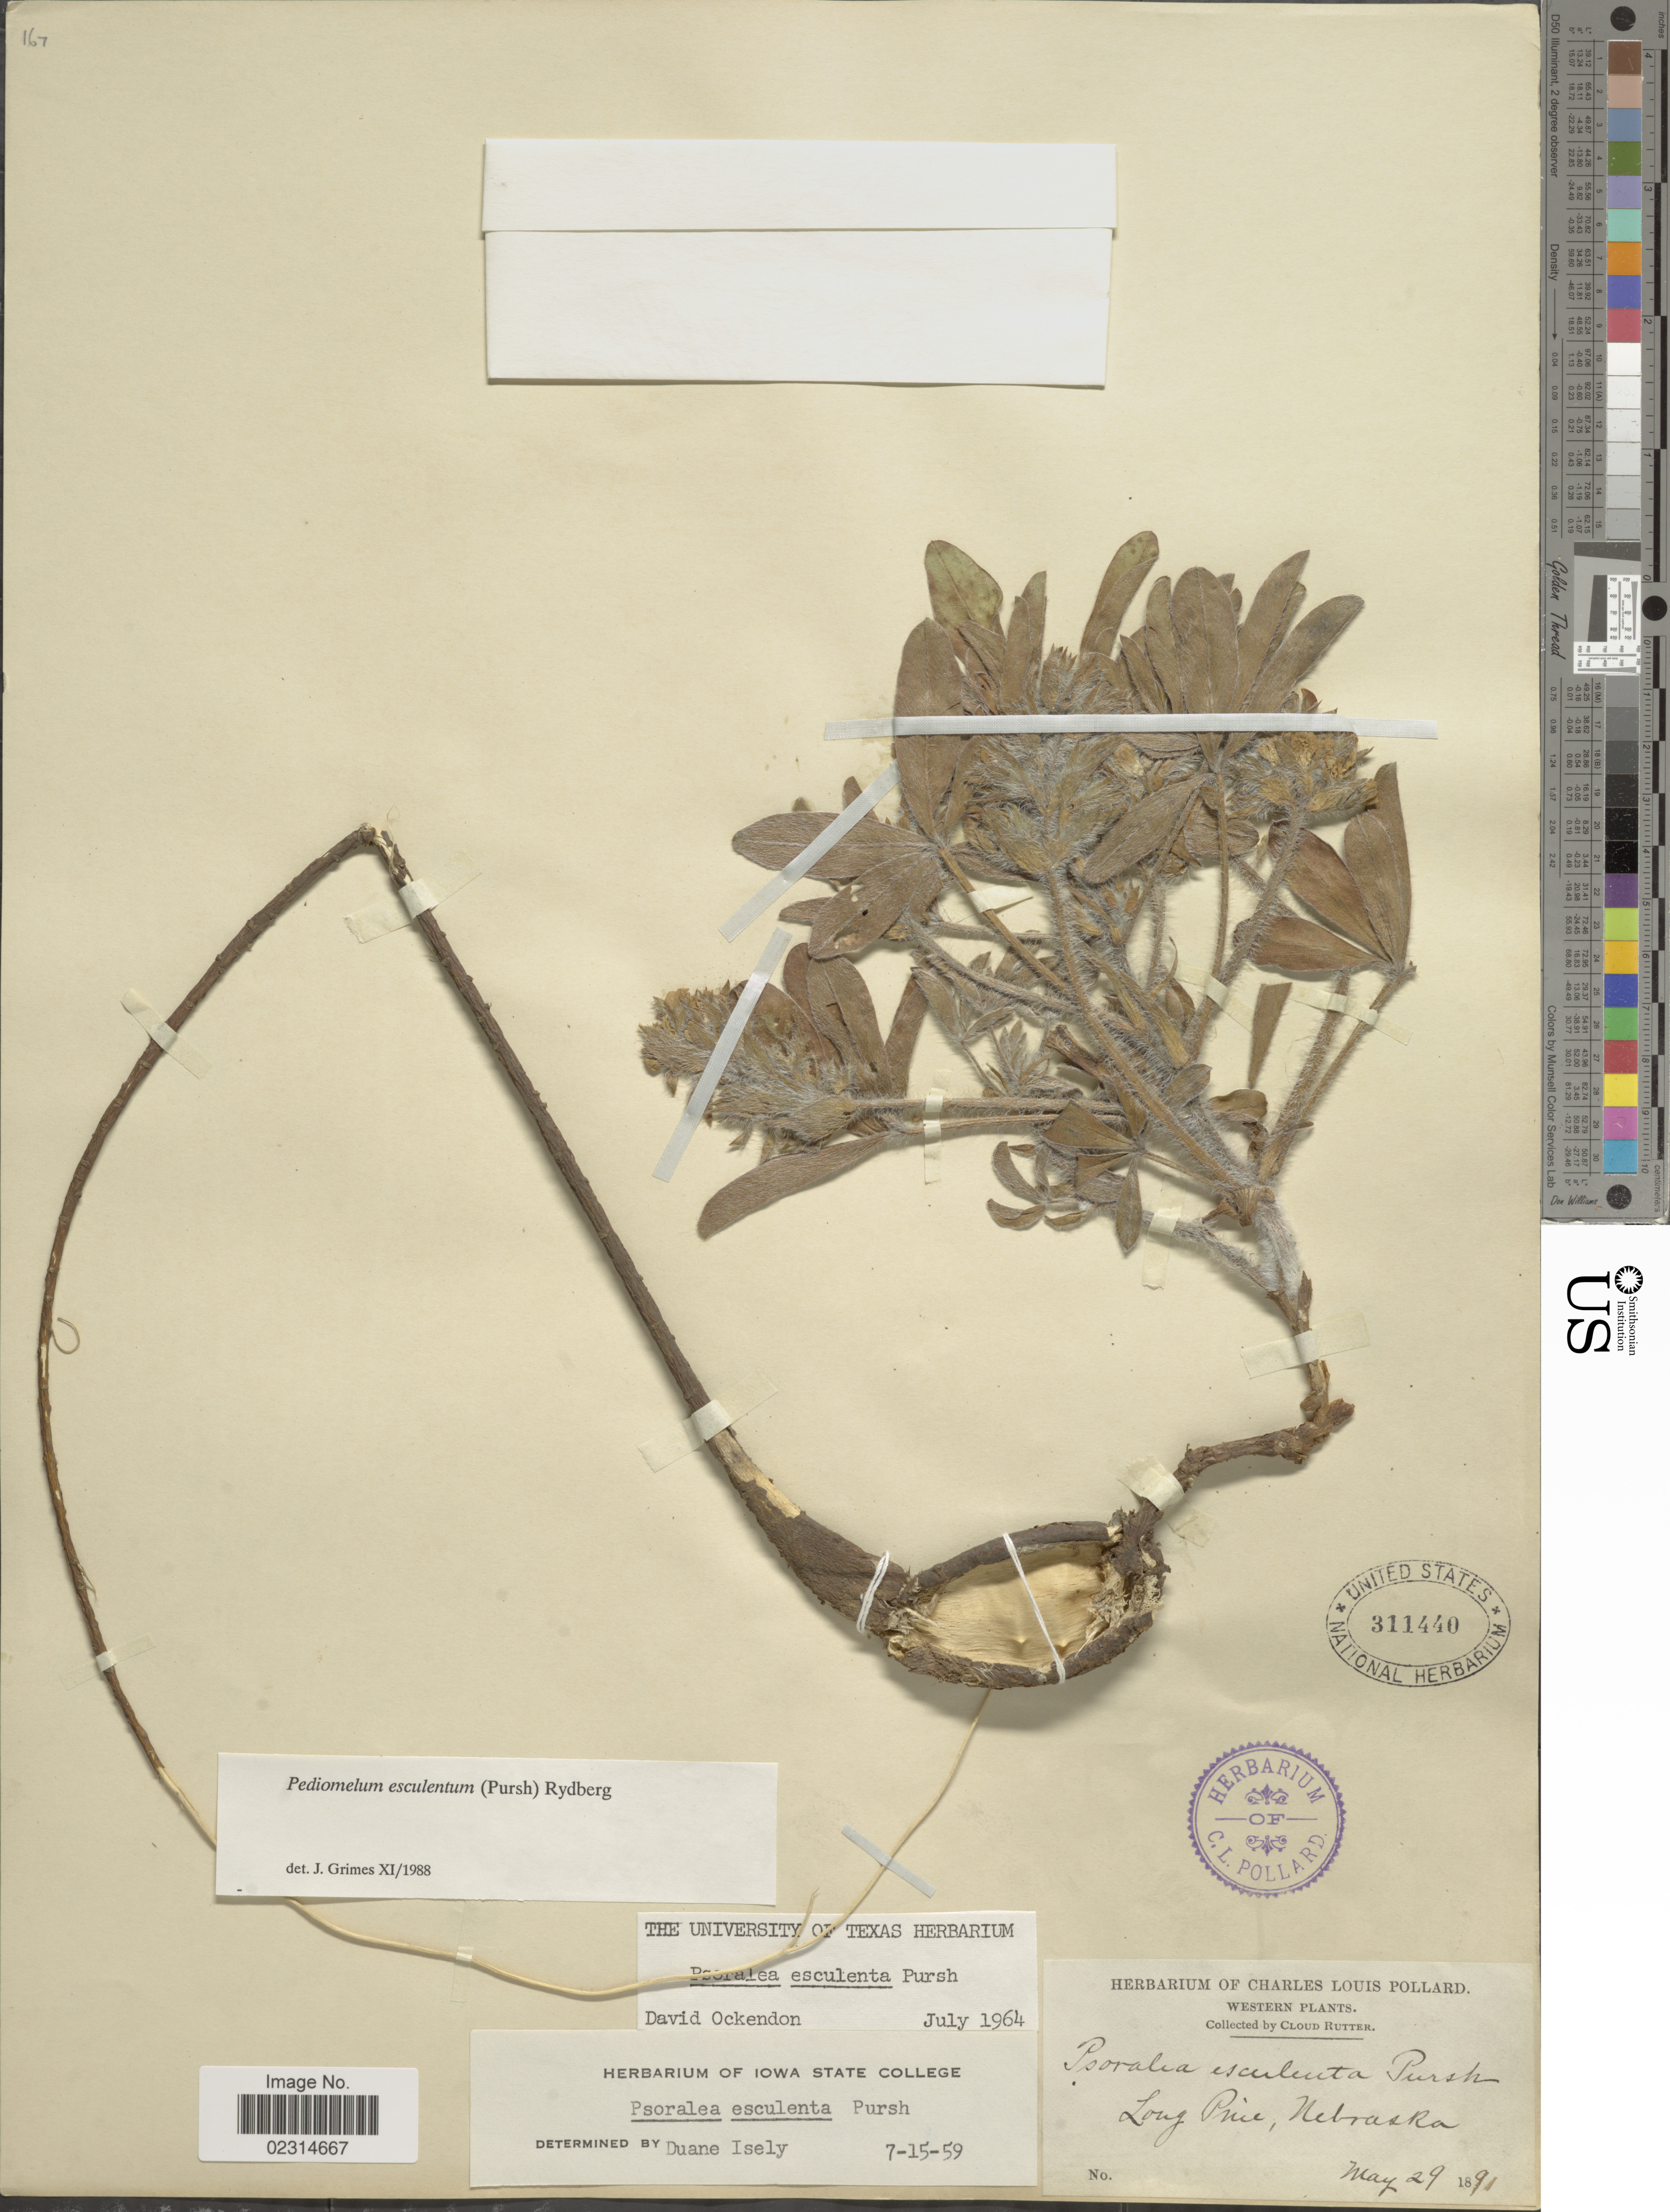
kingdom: Plantae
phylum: Tracheophyta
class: Magnoliopsida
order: Fabales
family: Fabaceae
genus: Pediomelum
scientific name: Pediomelum esculentum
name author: (Pursh) Rydb.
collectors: C. Rutter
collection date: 1891-05-29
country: United States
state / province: Nebraska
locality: Western, Long Pine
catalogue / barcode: US 311440